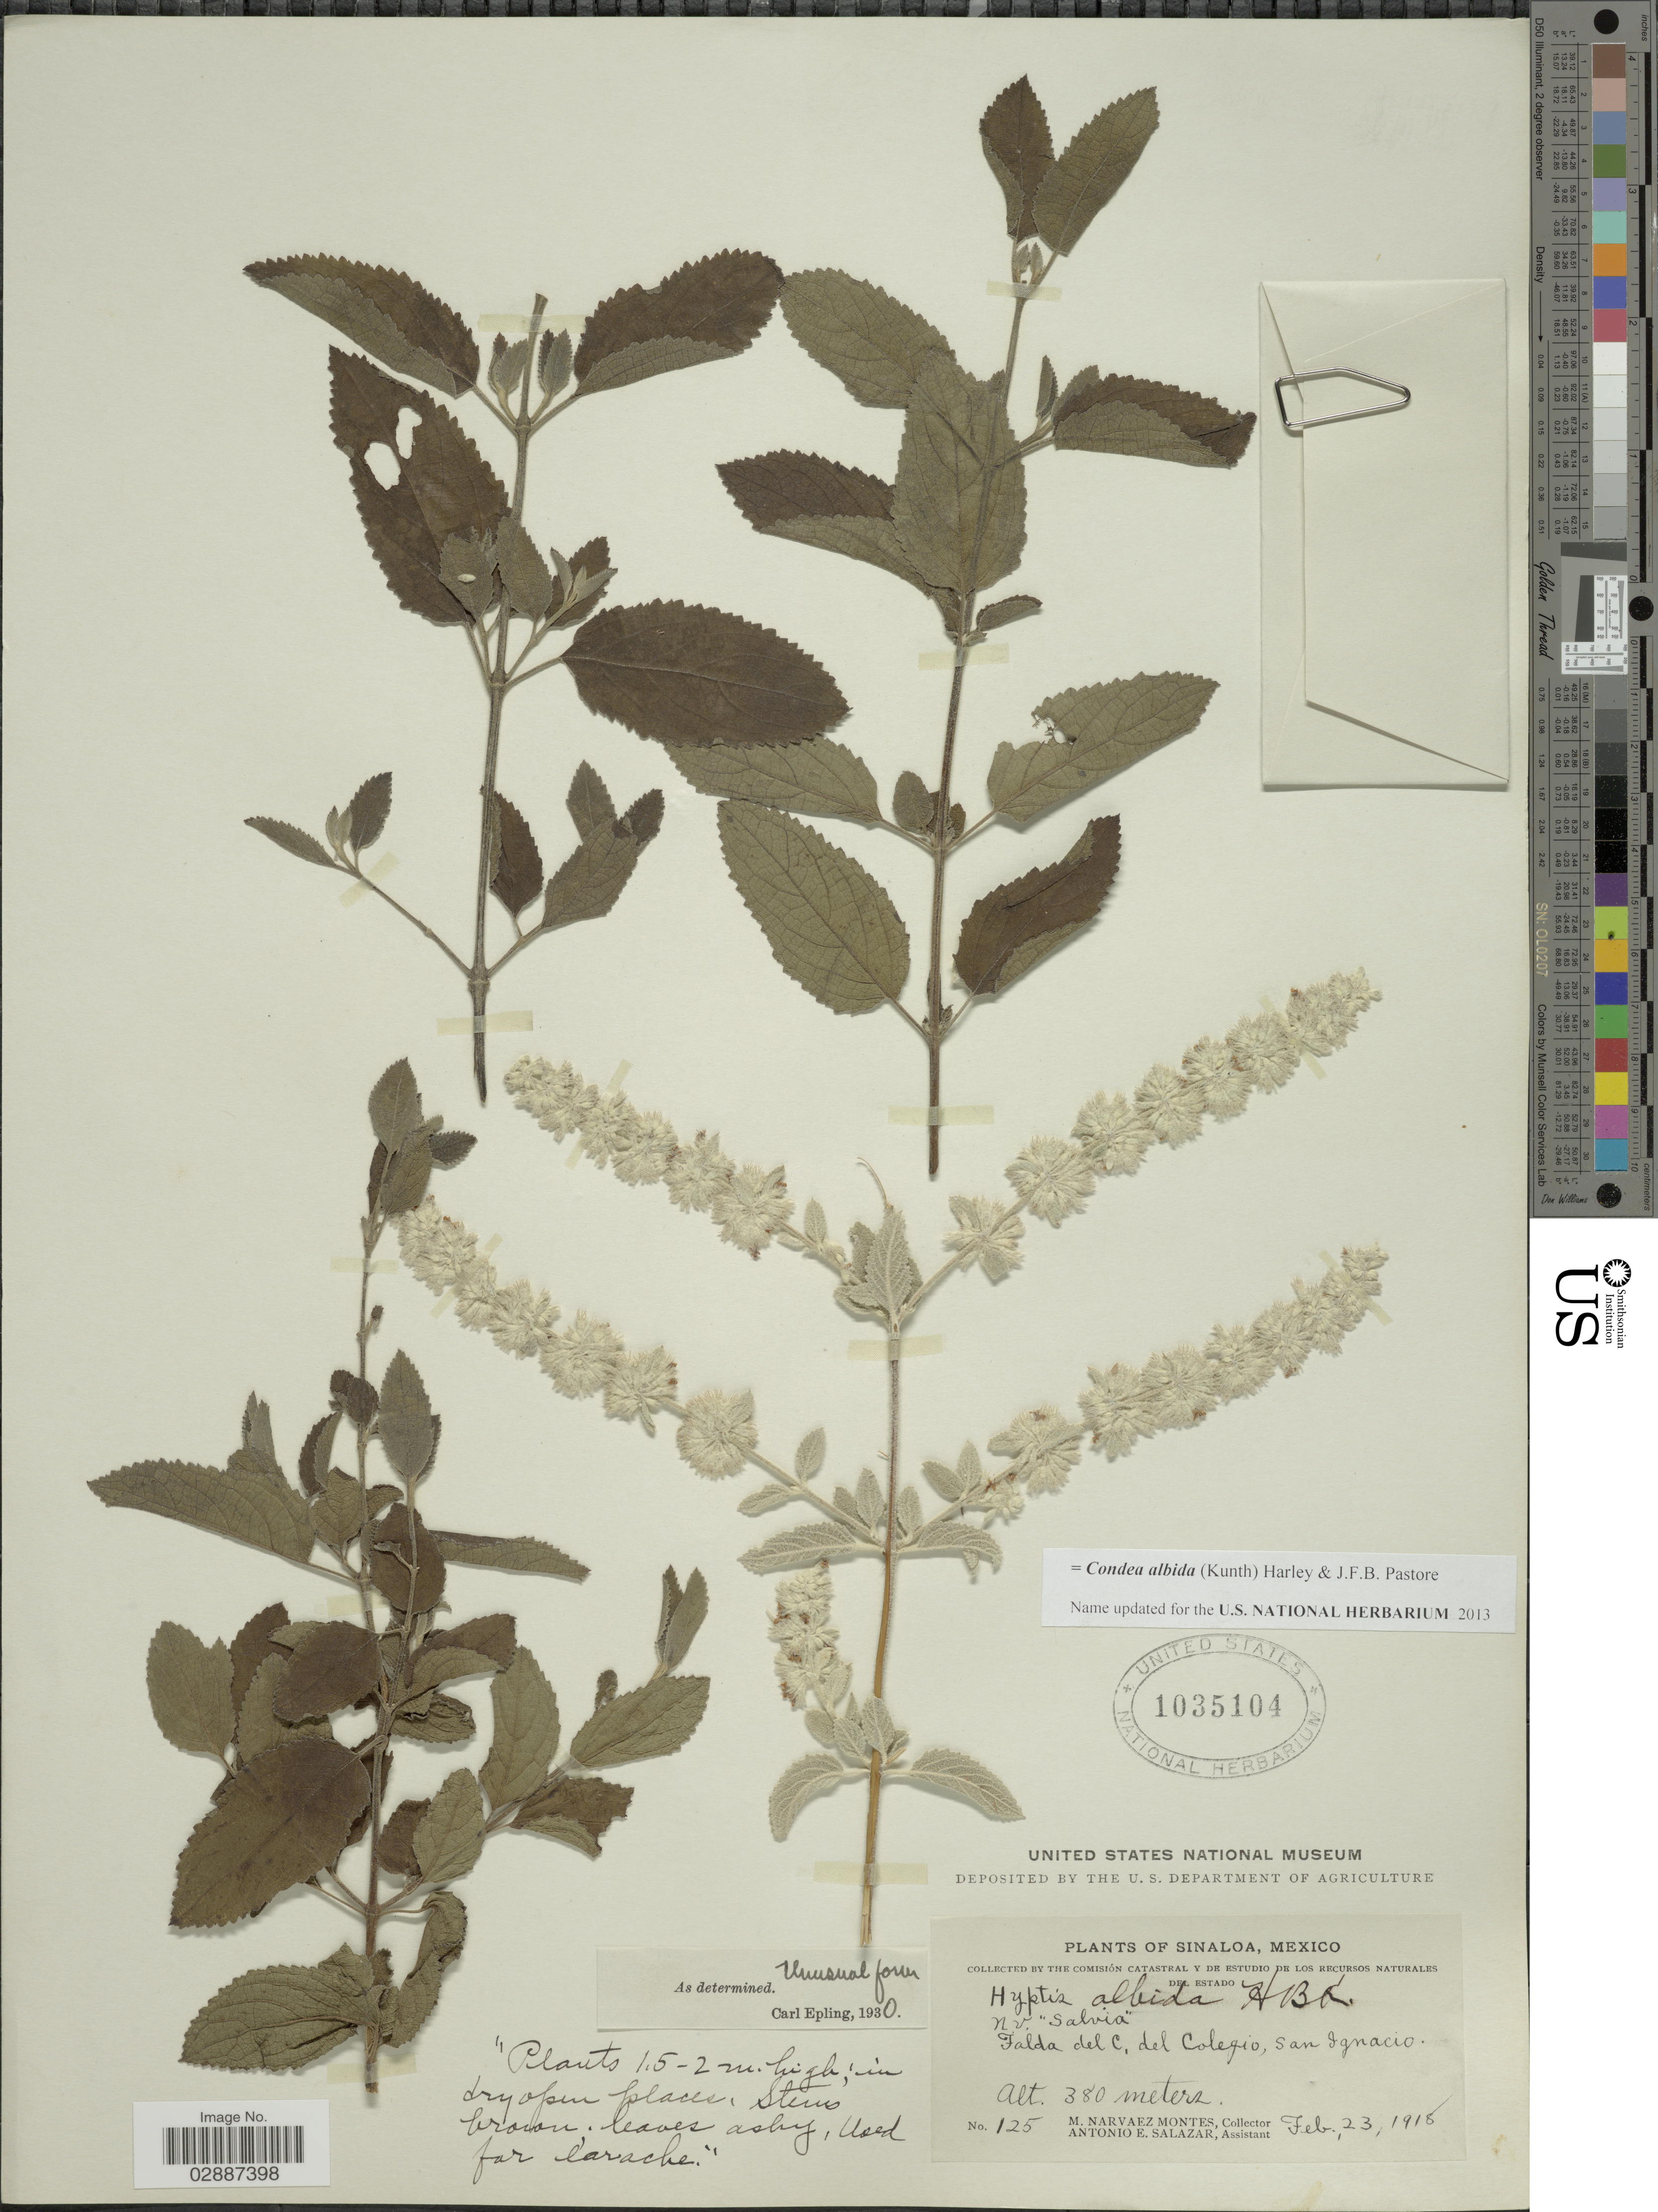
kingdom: Plantae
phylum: Tracheophyta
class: Magnoliopsida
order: Lamiales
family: Lamiaceae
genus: Condea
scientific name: Condea albida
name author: (Kunth) Harley & J.F.B. Pastore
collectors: M. Navarez Montes & A. E. Salazar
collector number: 125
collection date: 1918-02-23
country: Mexico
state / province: Sinaloa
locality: Flada del C. del Colegio, San Ignacio.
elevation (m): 380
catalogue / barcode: US 1035104